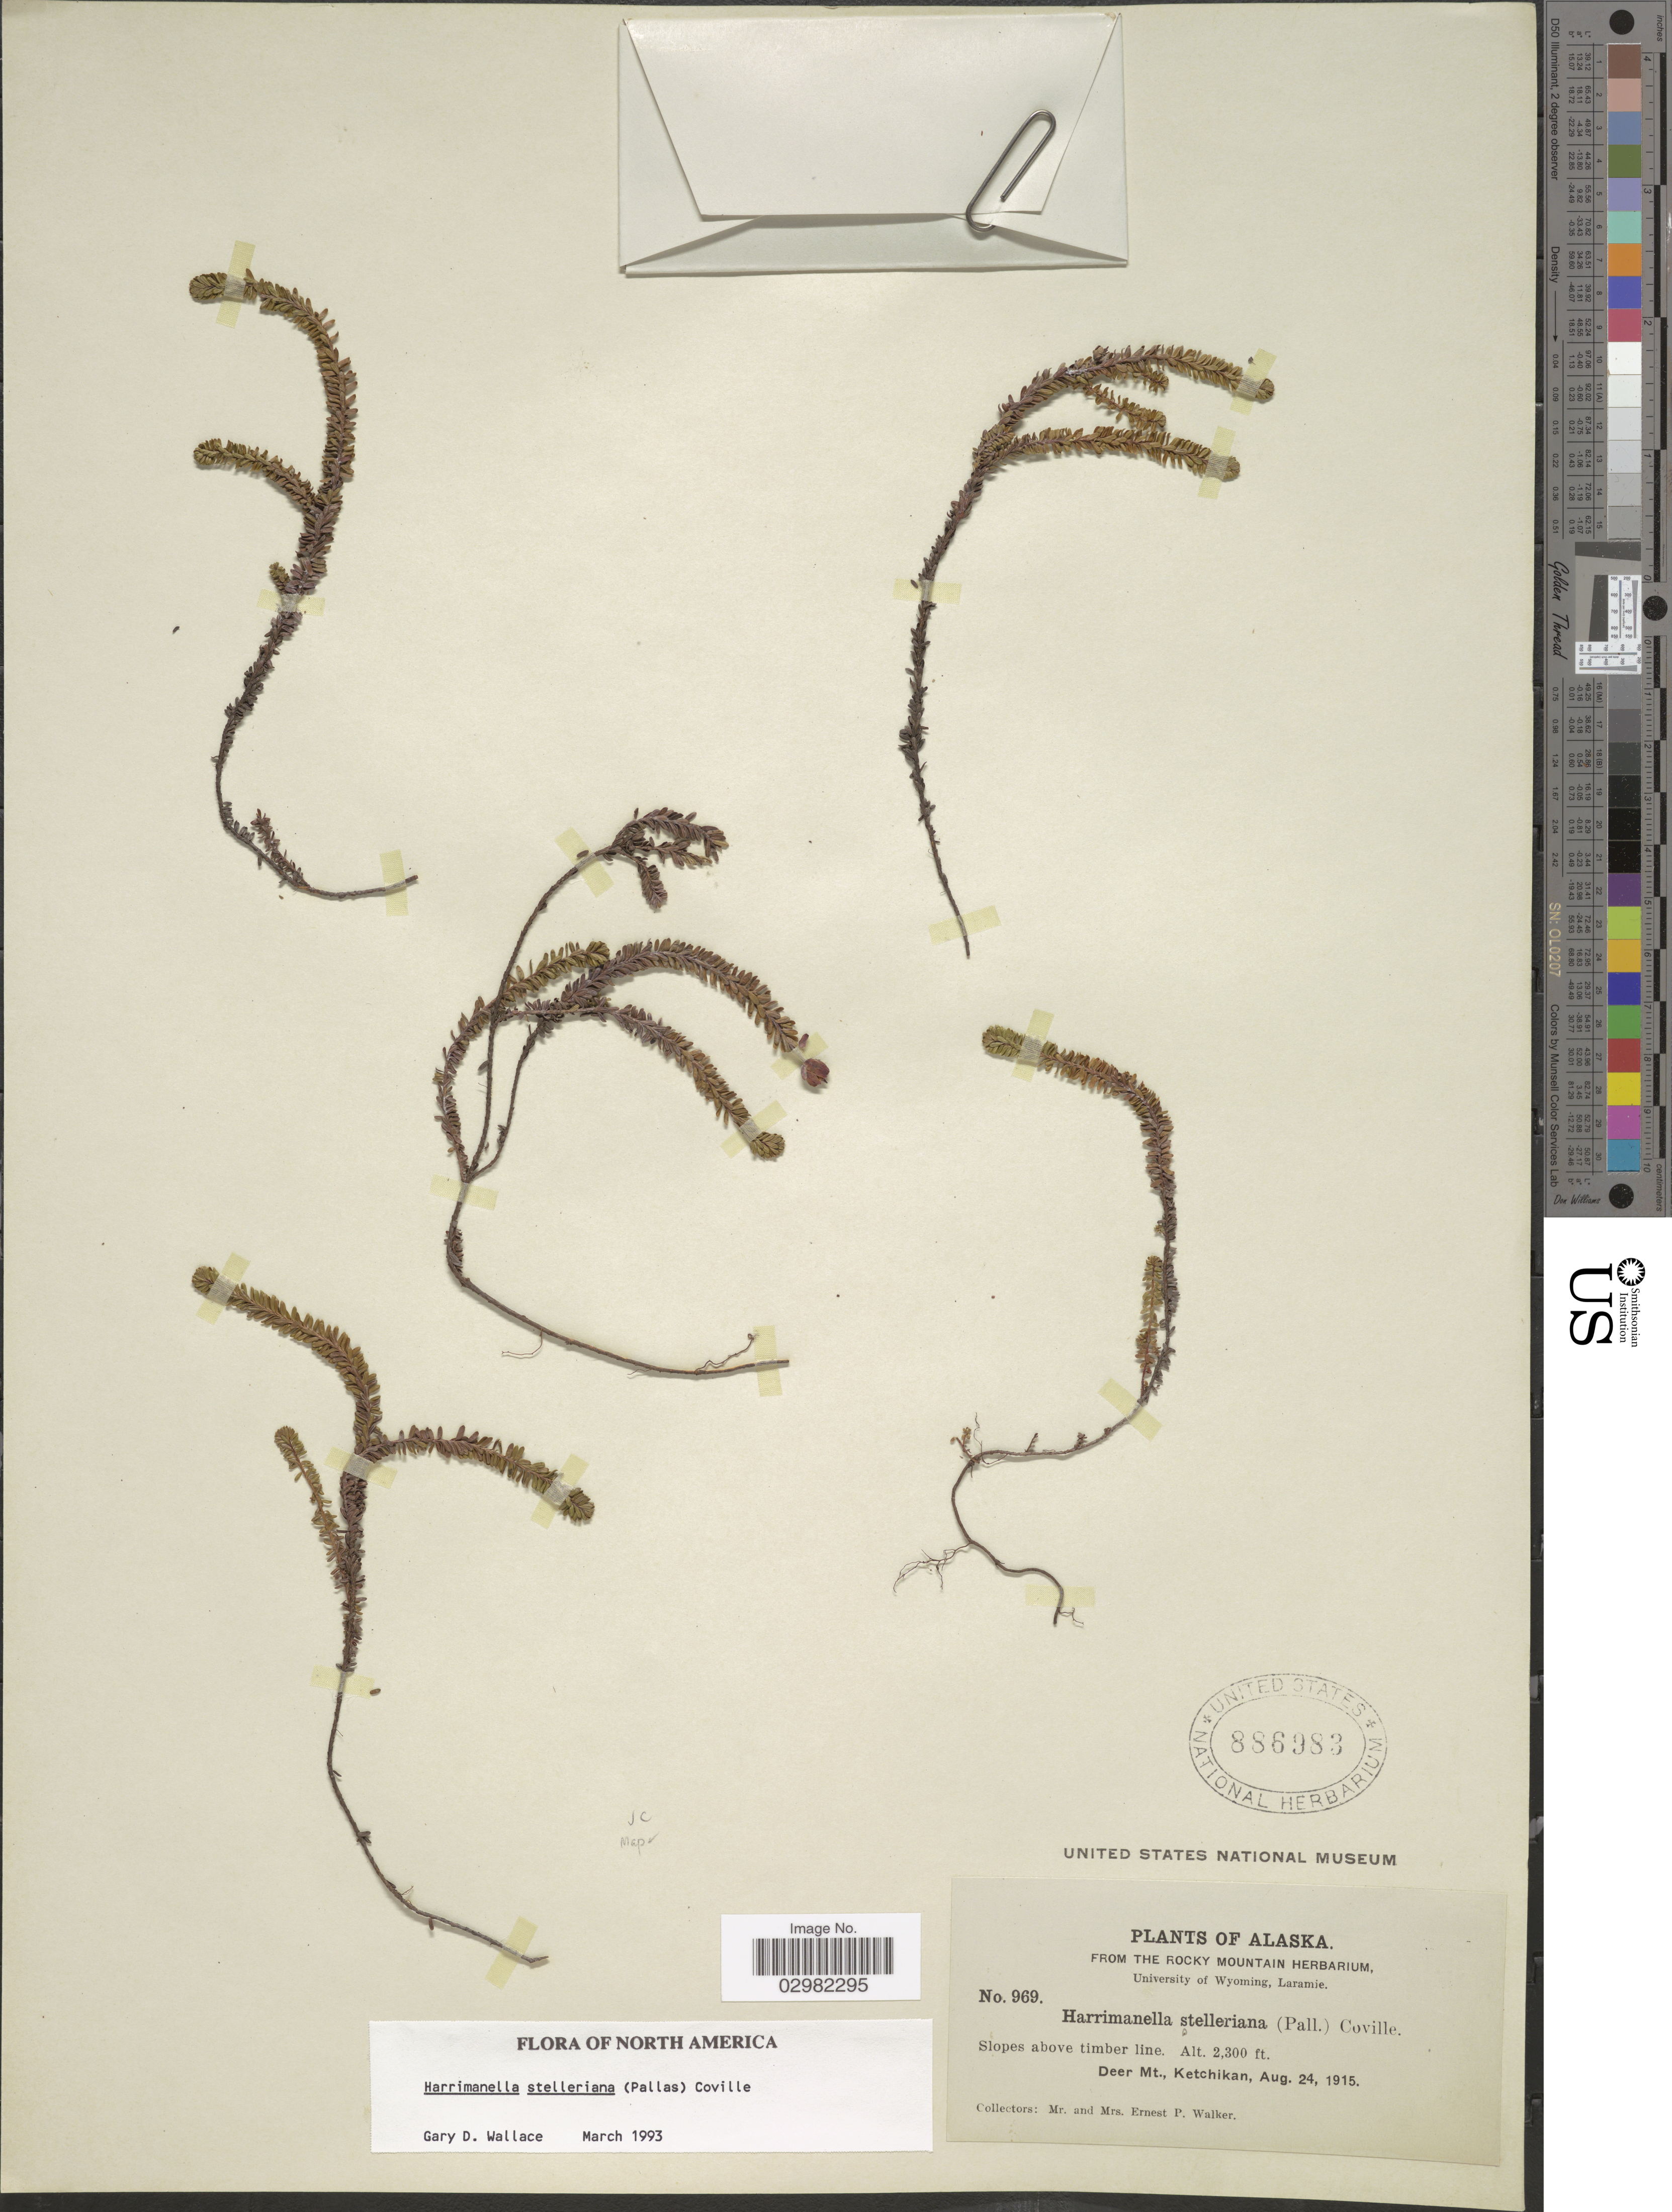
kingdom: Plantae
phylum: Tracheophyta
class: Magnoliopsida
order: Ericales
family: Ericaceae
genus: Harrimanella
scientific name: Harrimanella stelleriana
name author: (Pall.) Coville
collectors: E. P. Walker & E. Walker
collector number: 969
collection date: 1915-08-24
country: United States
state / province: Alaska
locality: Deer Mt., Ketchikan.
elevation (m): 701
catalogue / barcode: US 886983